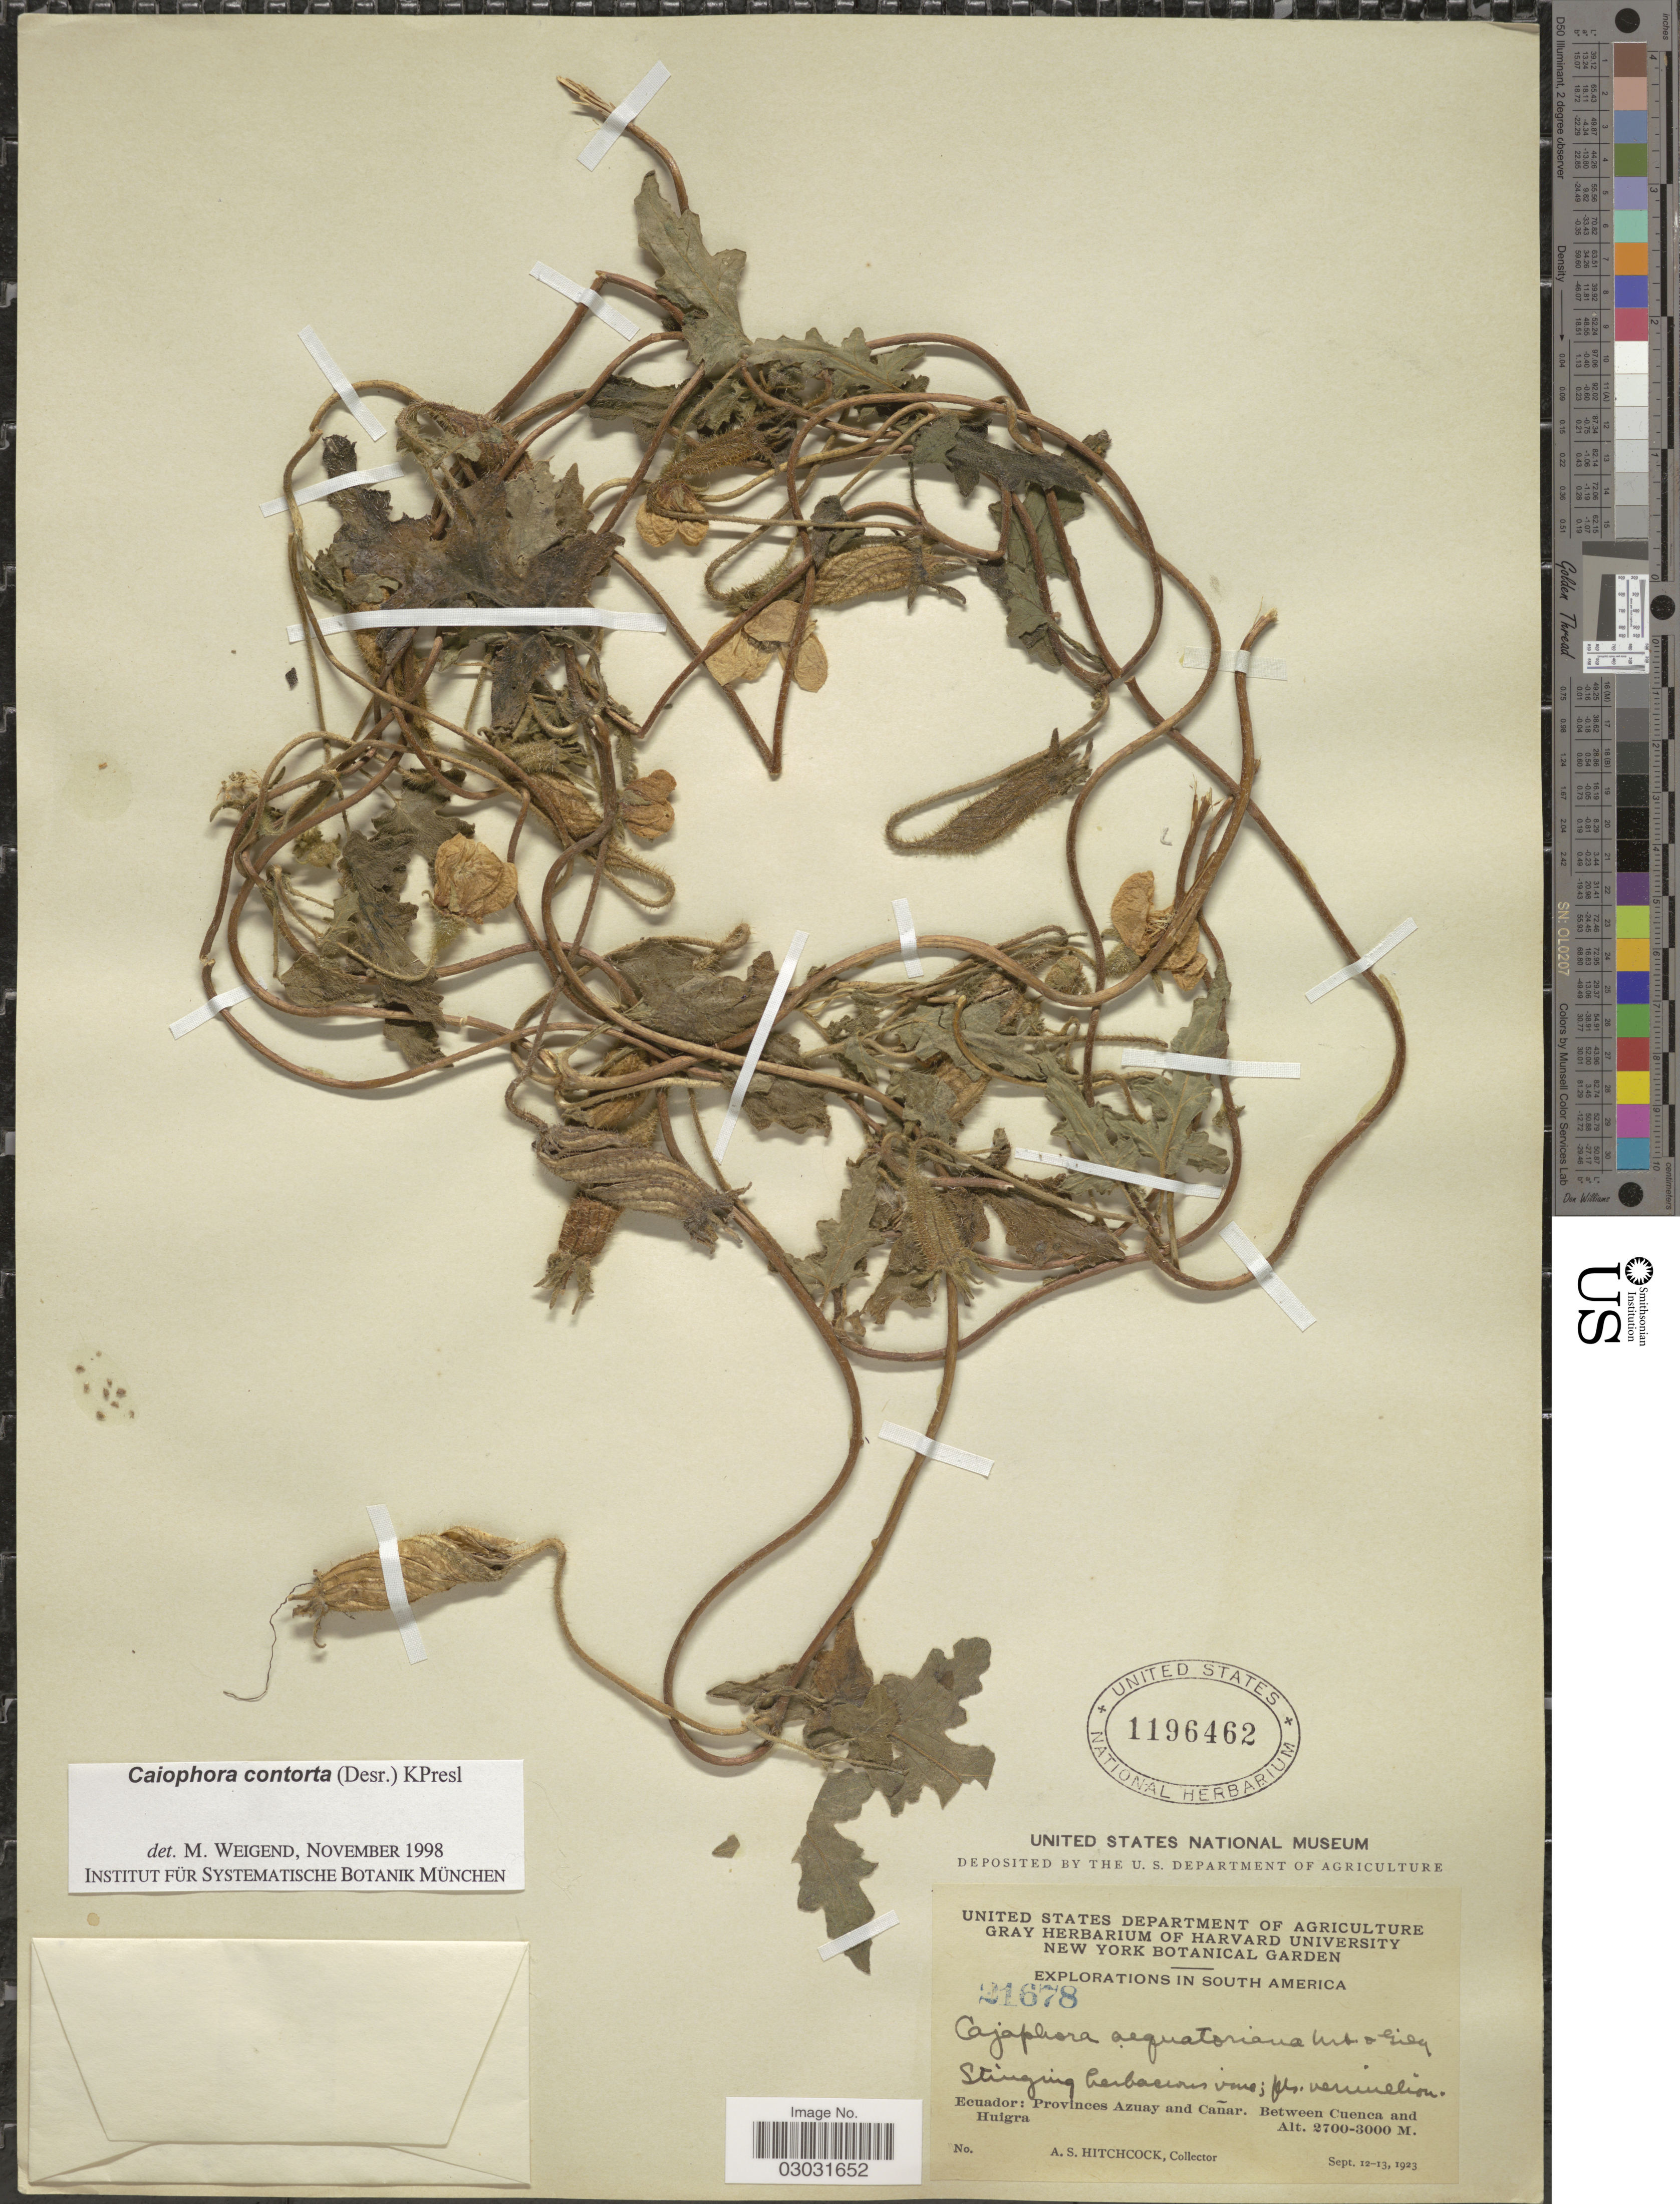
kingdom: Plantae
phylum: Tracheophyta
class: Magnoliopsida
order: Cornales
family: Loasaceae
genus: Caiophora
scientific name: Caiophora contorta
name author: (Desr.) C. Presl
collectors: A. S. Hitchcock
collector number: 21678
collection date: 1923-09-12/1923-09-13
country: Ecuador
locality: Provinces Azuay and Cañar. Between Cuenca and Huigra.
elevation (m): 2700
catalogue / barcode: US 1196462